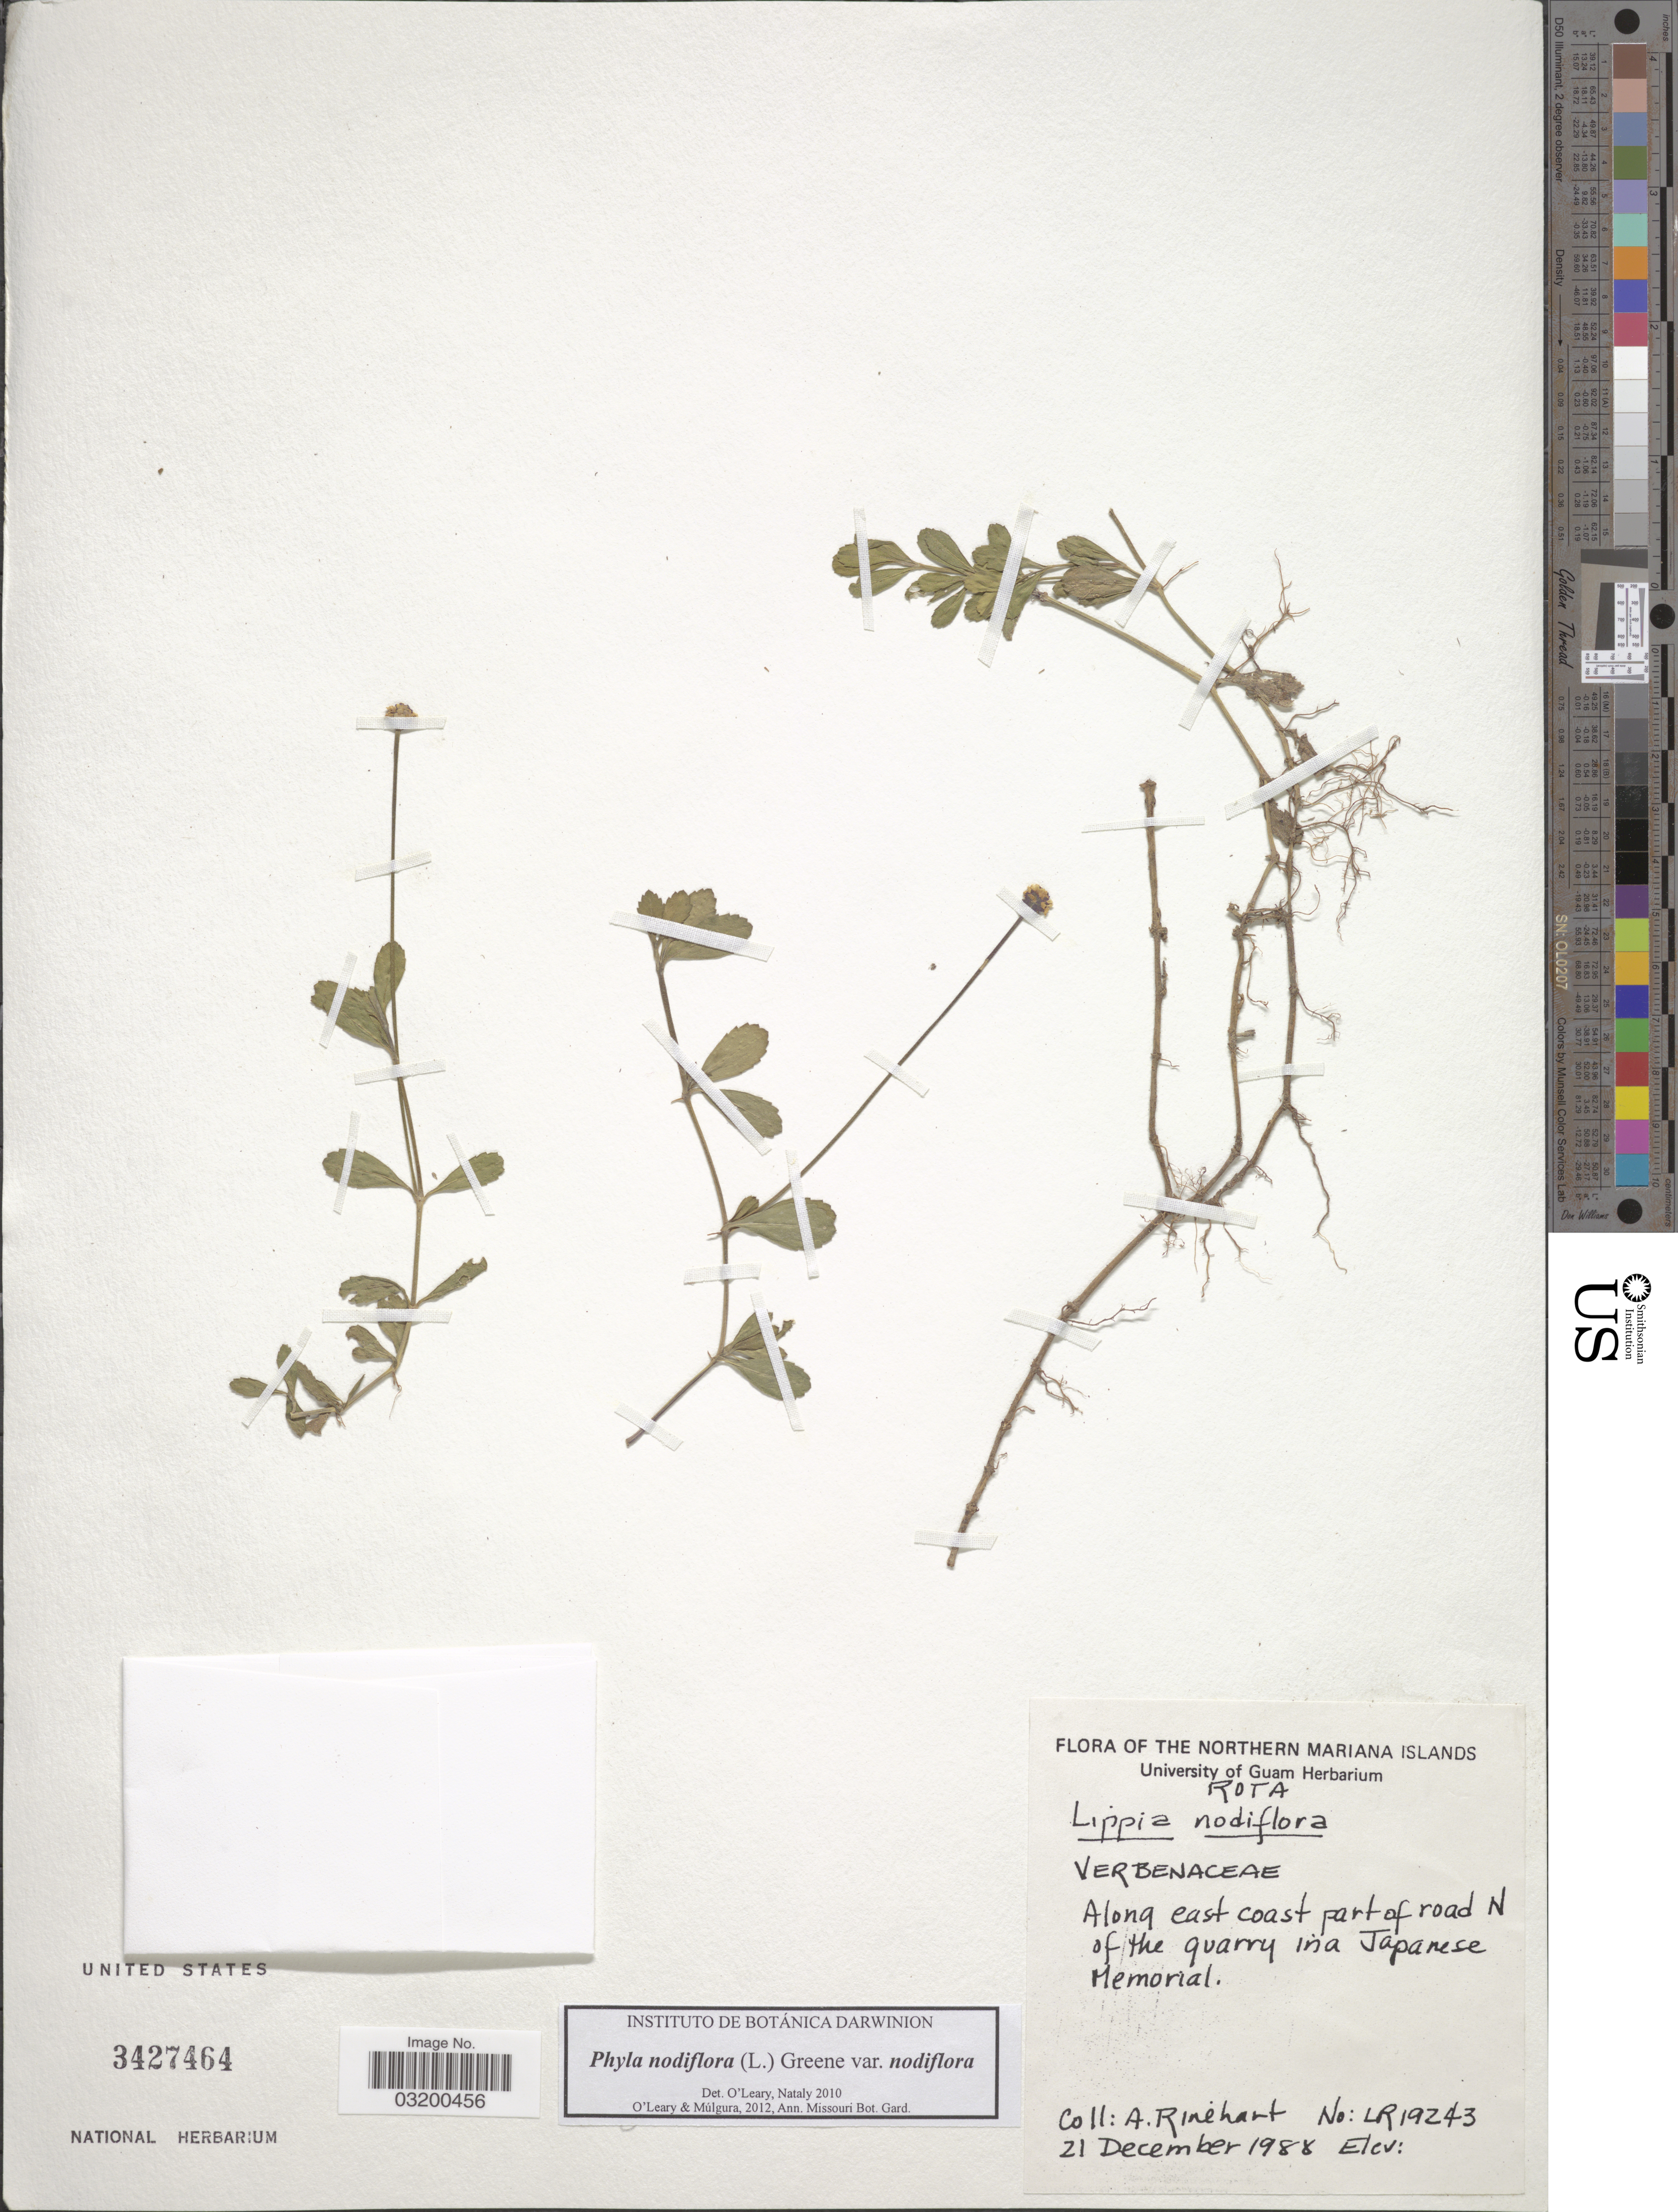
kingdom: Plantae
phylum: Tracheophyta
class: Magnoliopsida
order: Lamiales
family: Verbenaceae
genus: Phyla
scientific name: Phyla nodiflora var. nodiflora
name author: (L.) Greene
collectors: A. Rinehart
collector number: LR19243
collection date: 1988-12-21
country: Northern Mariana Islands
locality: Rota. Along east coast part of road N of the quarry ina Japanese Memorial.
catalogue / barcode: US 3427464